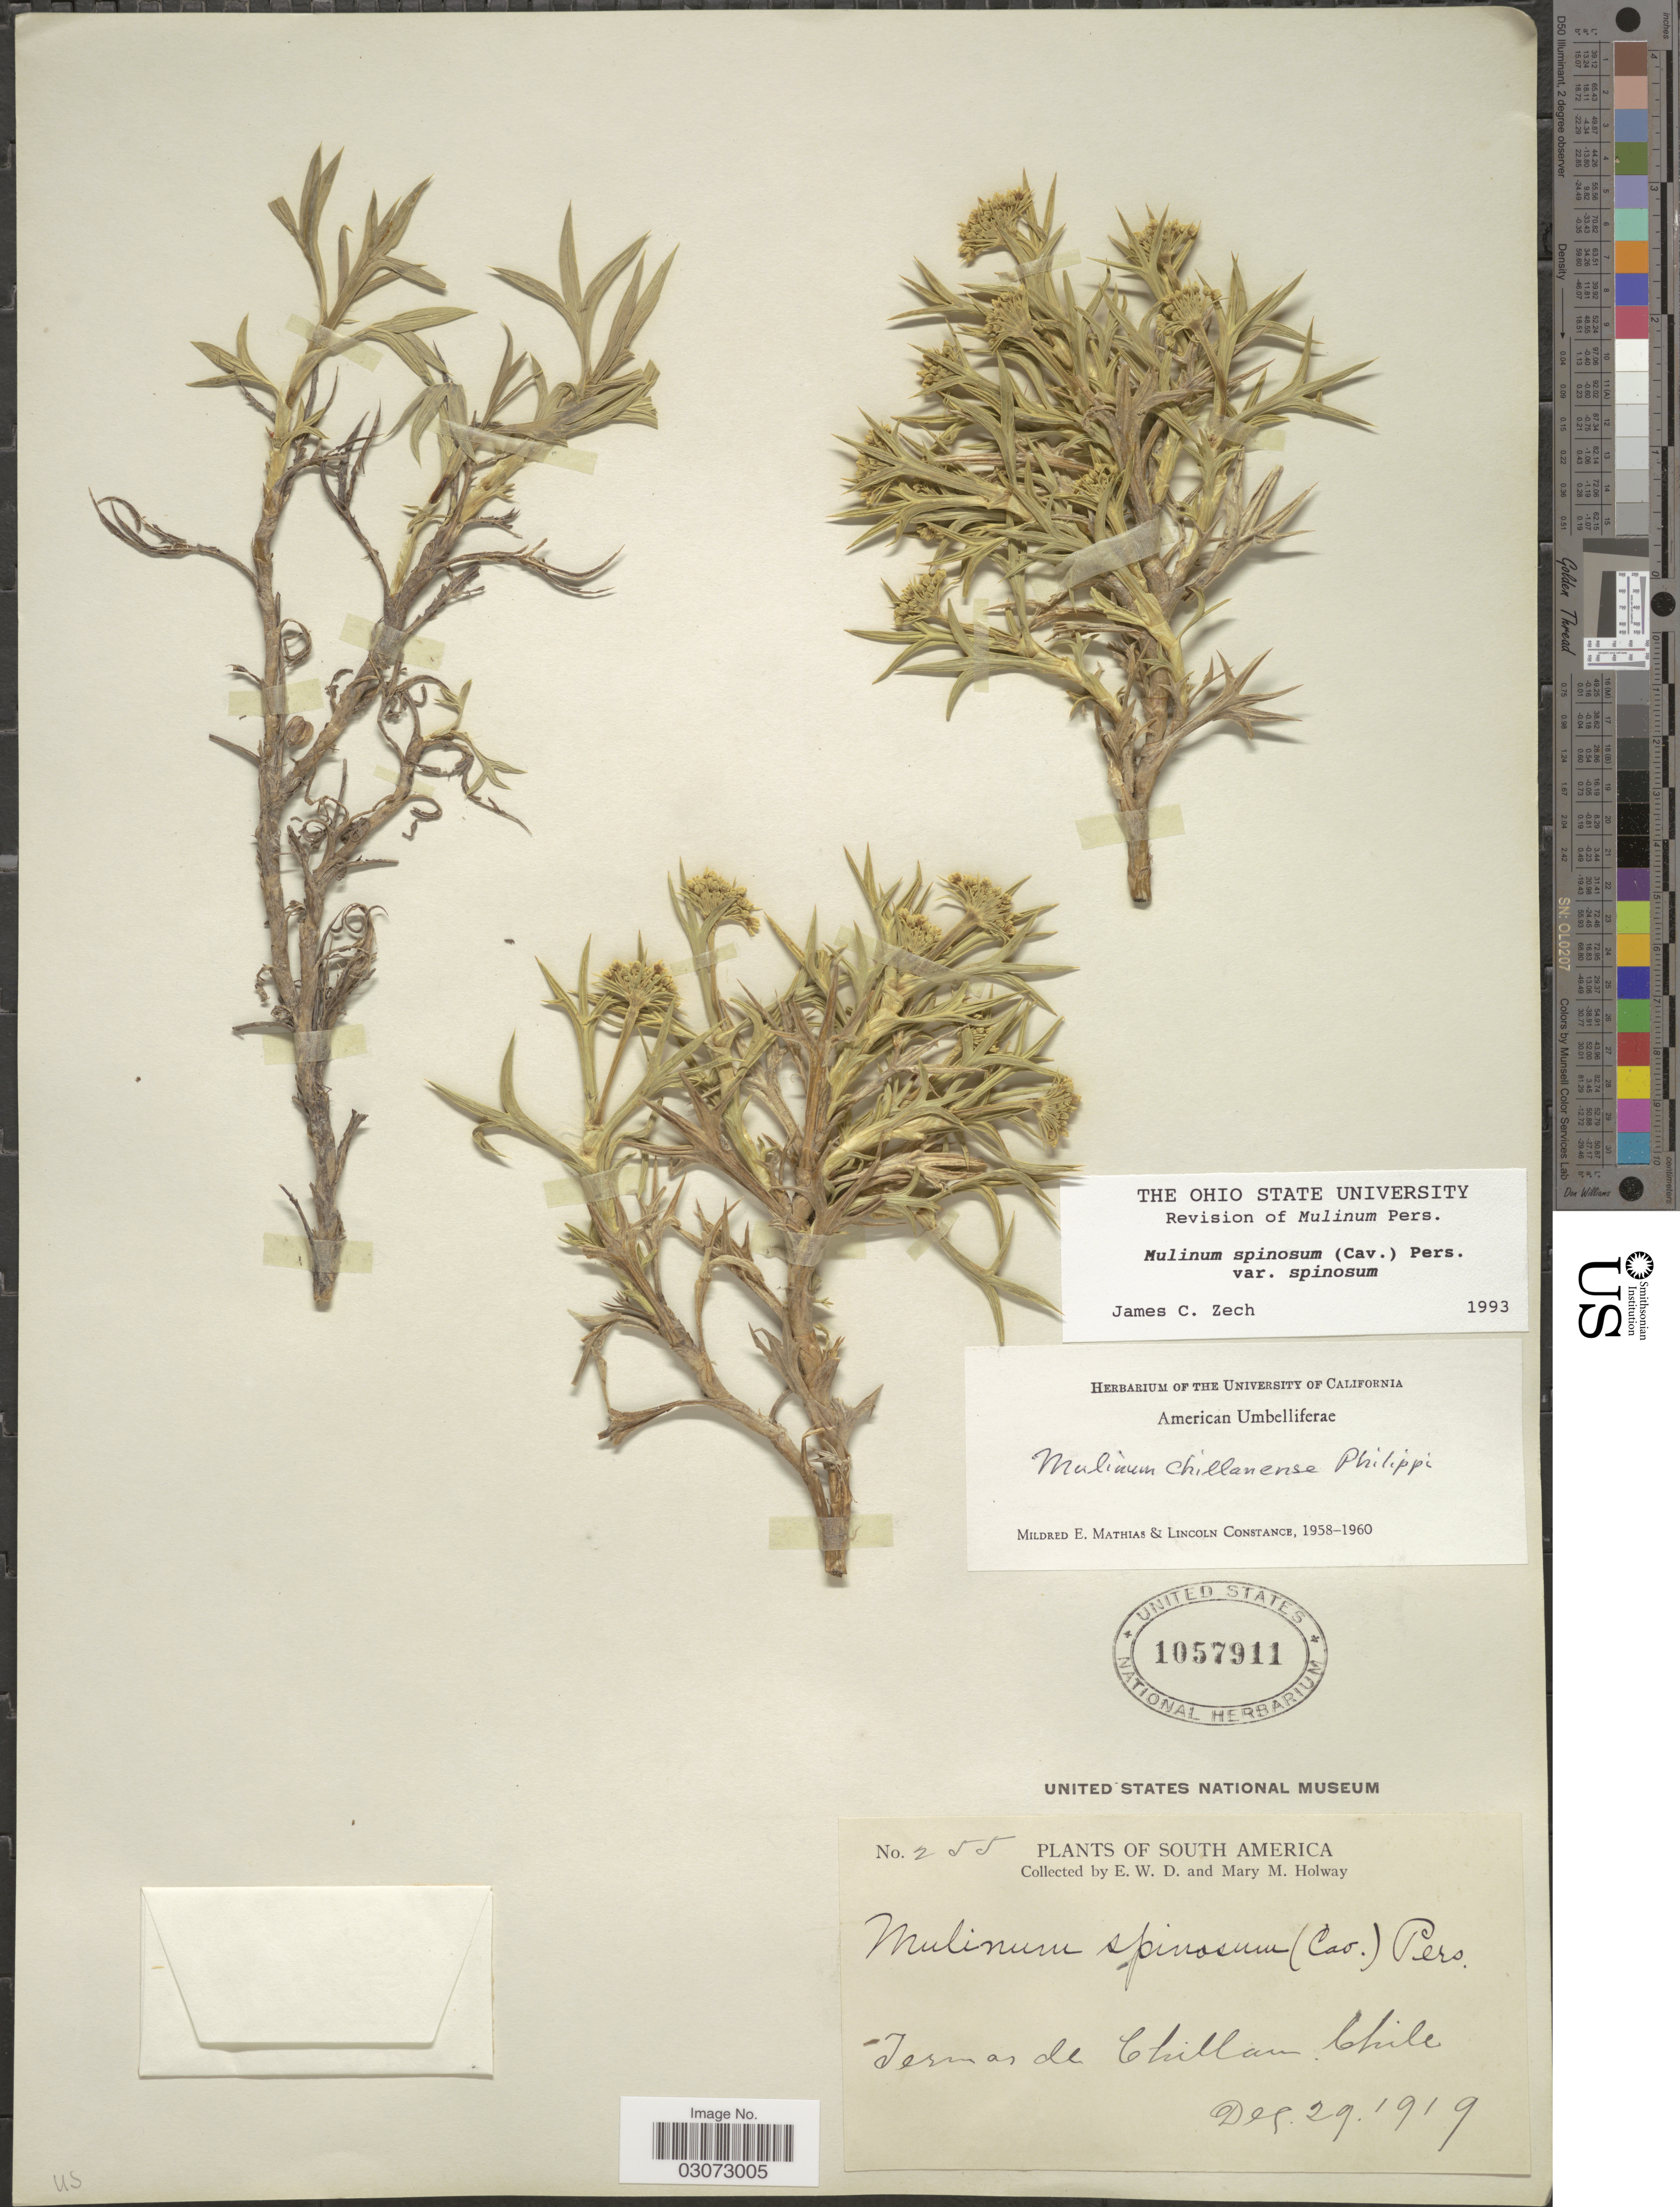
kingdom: Plantae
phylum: Tracheophyta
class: Magnoliopsida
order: Apiales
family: Apiaceae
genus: Mulinum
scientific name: Mulinum spinosum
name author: Pers.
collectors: E. W. D. Holway & M. M. Holway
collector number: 255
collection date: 1919-12-29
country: Chile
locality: South America. Termas de Chillan. Chile.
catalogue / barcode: US 1057911